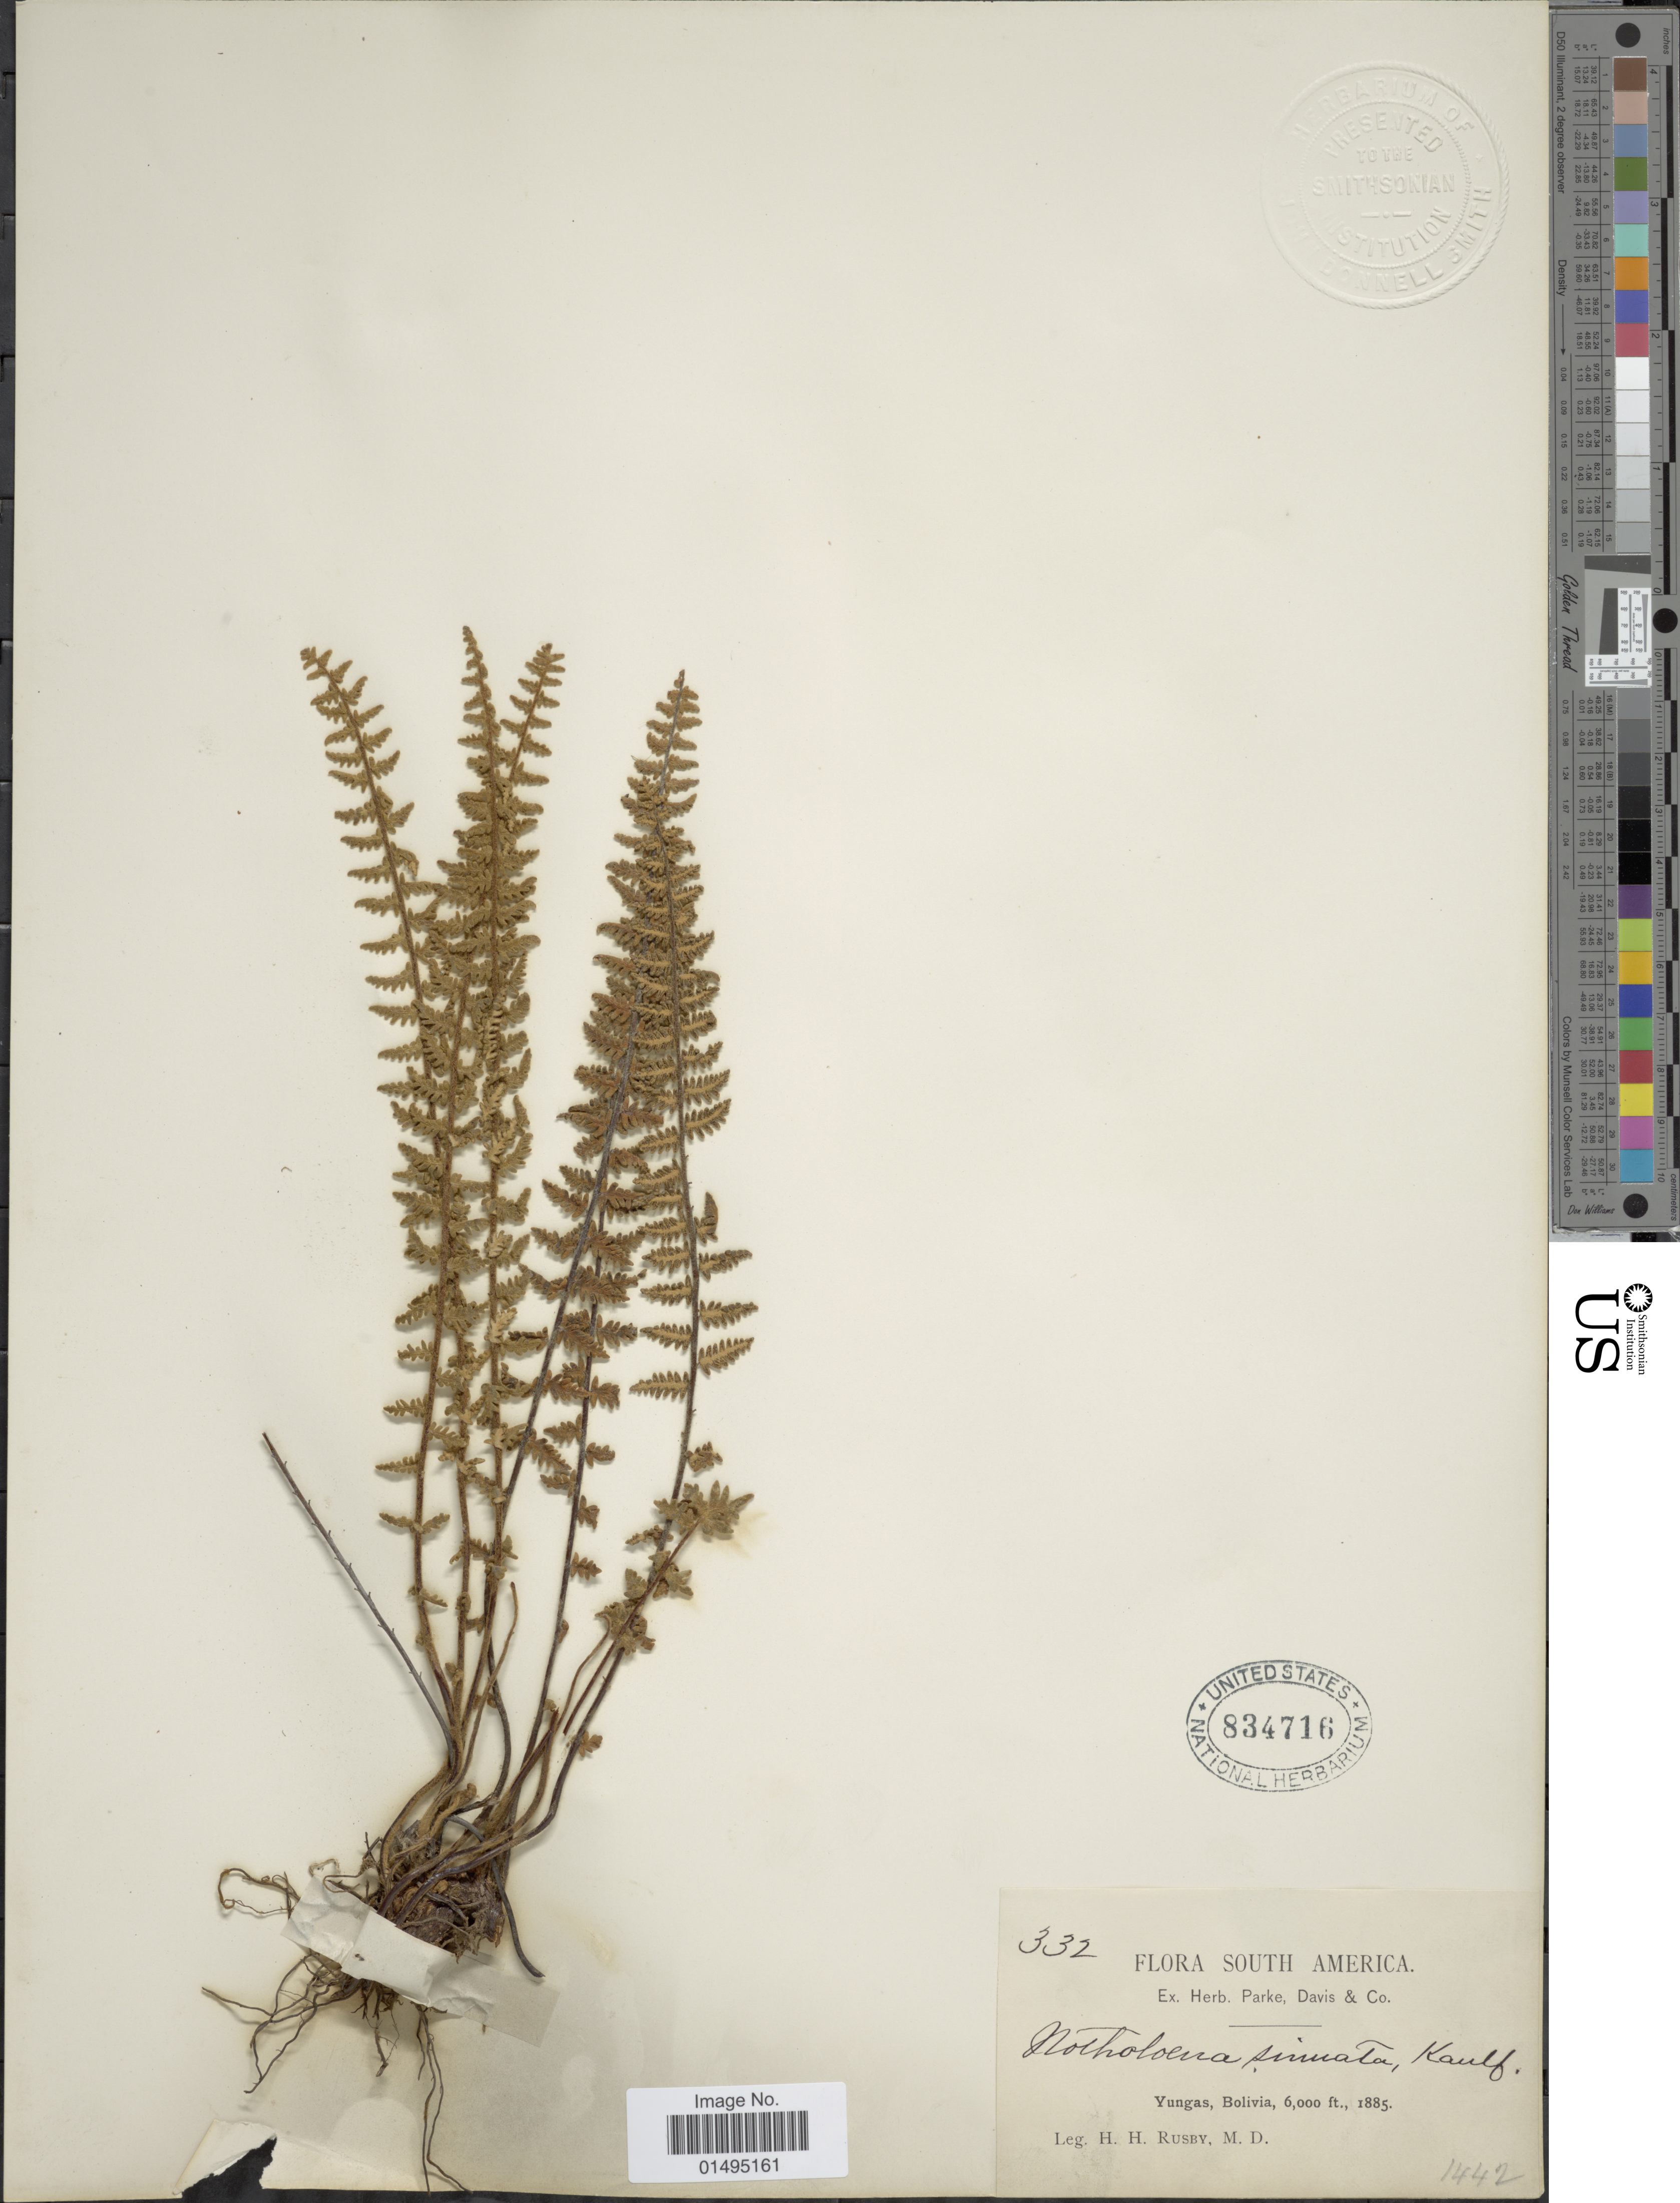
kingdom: Plantae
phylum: Tracheophyta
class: Polypodiopsida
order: Polypodiales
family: Pteridaceae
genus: Myriopteris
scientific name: Myriopteris aurea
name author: (Poir.) Grusz & Windham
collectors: H. H. Rusby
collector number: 332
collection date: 1885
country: Bolivia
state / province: La Paz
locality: Yungas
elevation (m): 1829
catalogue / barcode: US 834716